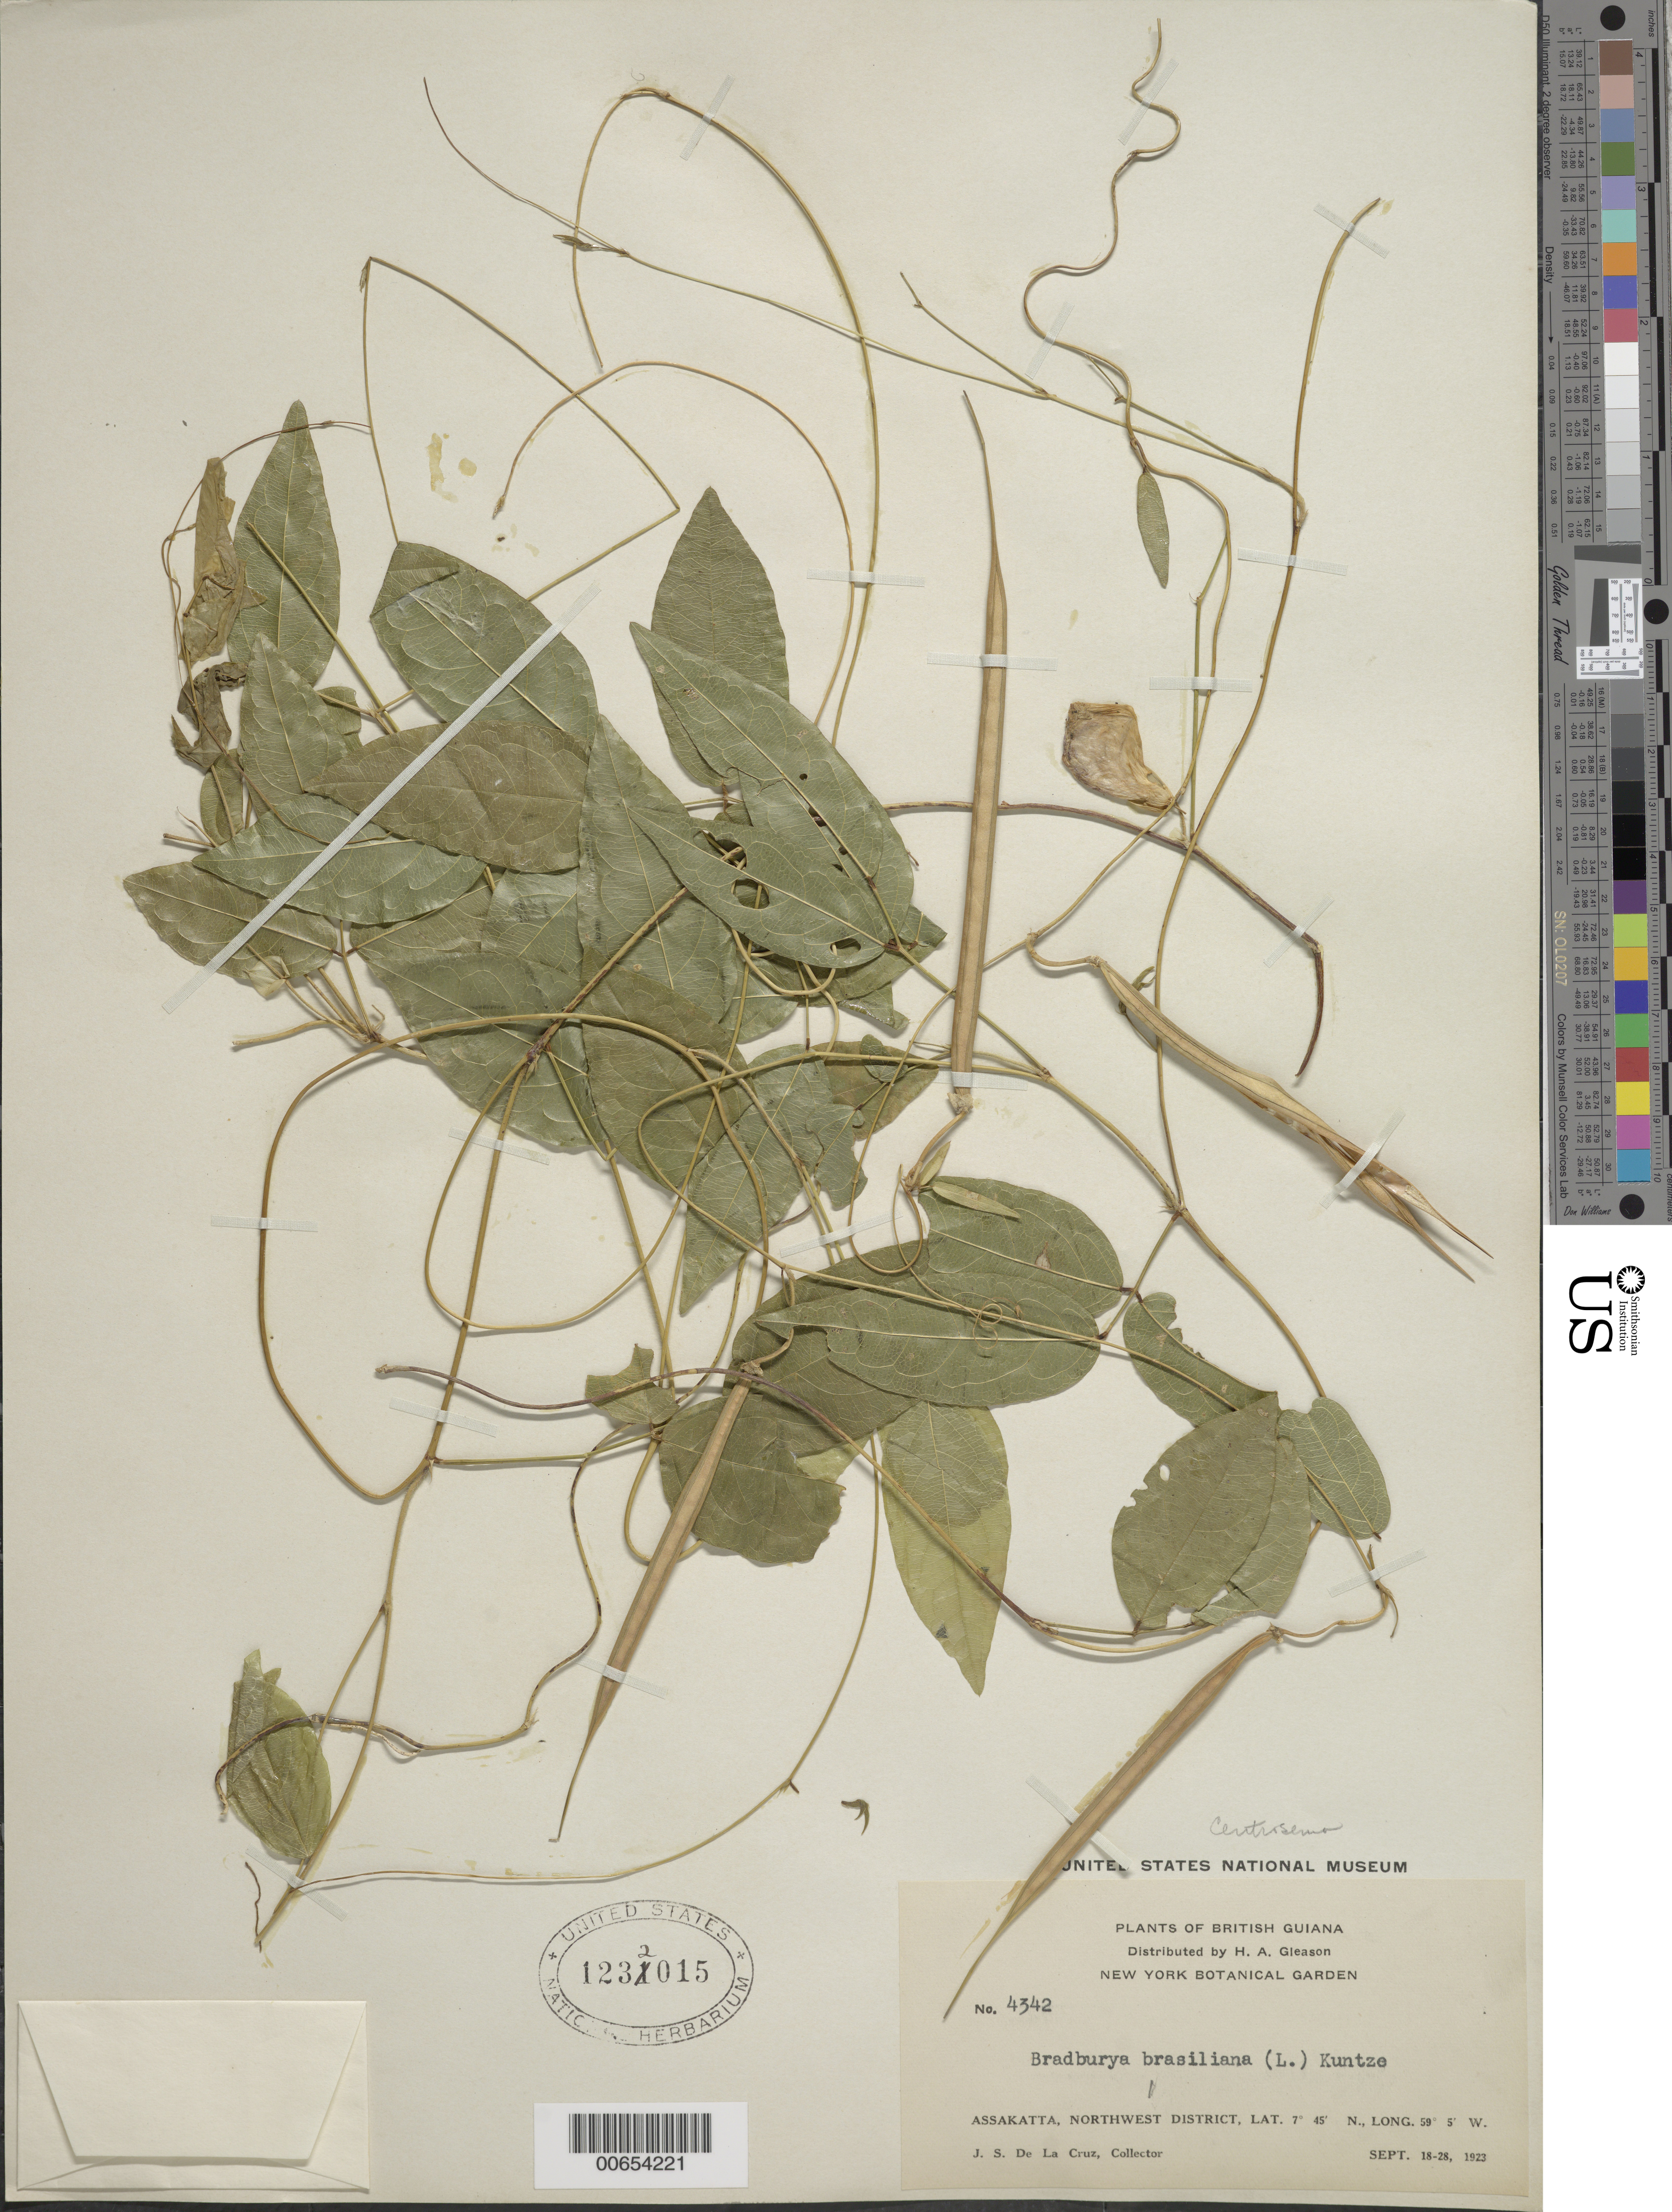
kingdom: Plantae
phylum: Tracheophyta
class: Magnoliopsida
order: Fabales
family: Fabaceae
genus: Centrosema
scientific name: Centrosema brasilianum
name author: (L.) Benth.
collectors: J. S. de la Cruz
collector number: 4342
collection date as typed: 18-Sep-23 to 28-Sep-23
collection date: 1923-09-18/1923-09-28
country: Guyana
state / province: Barima-Waini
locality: Assakatta, NW District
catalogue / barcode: US 1232015